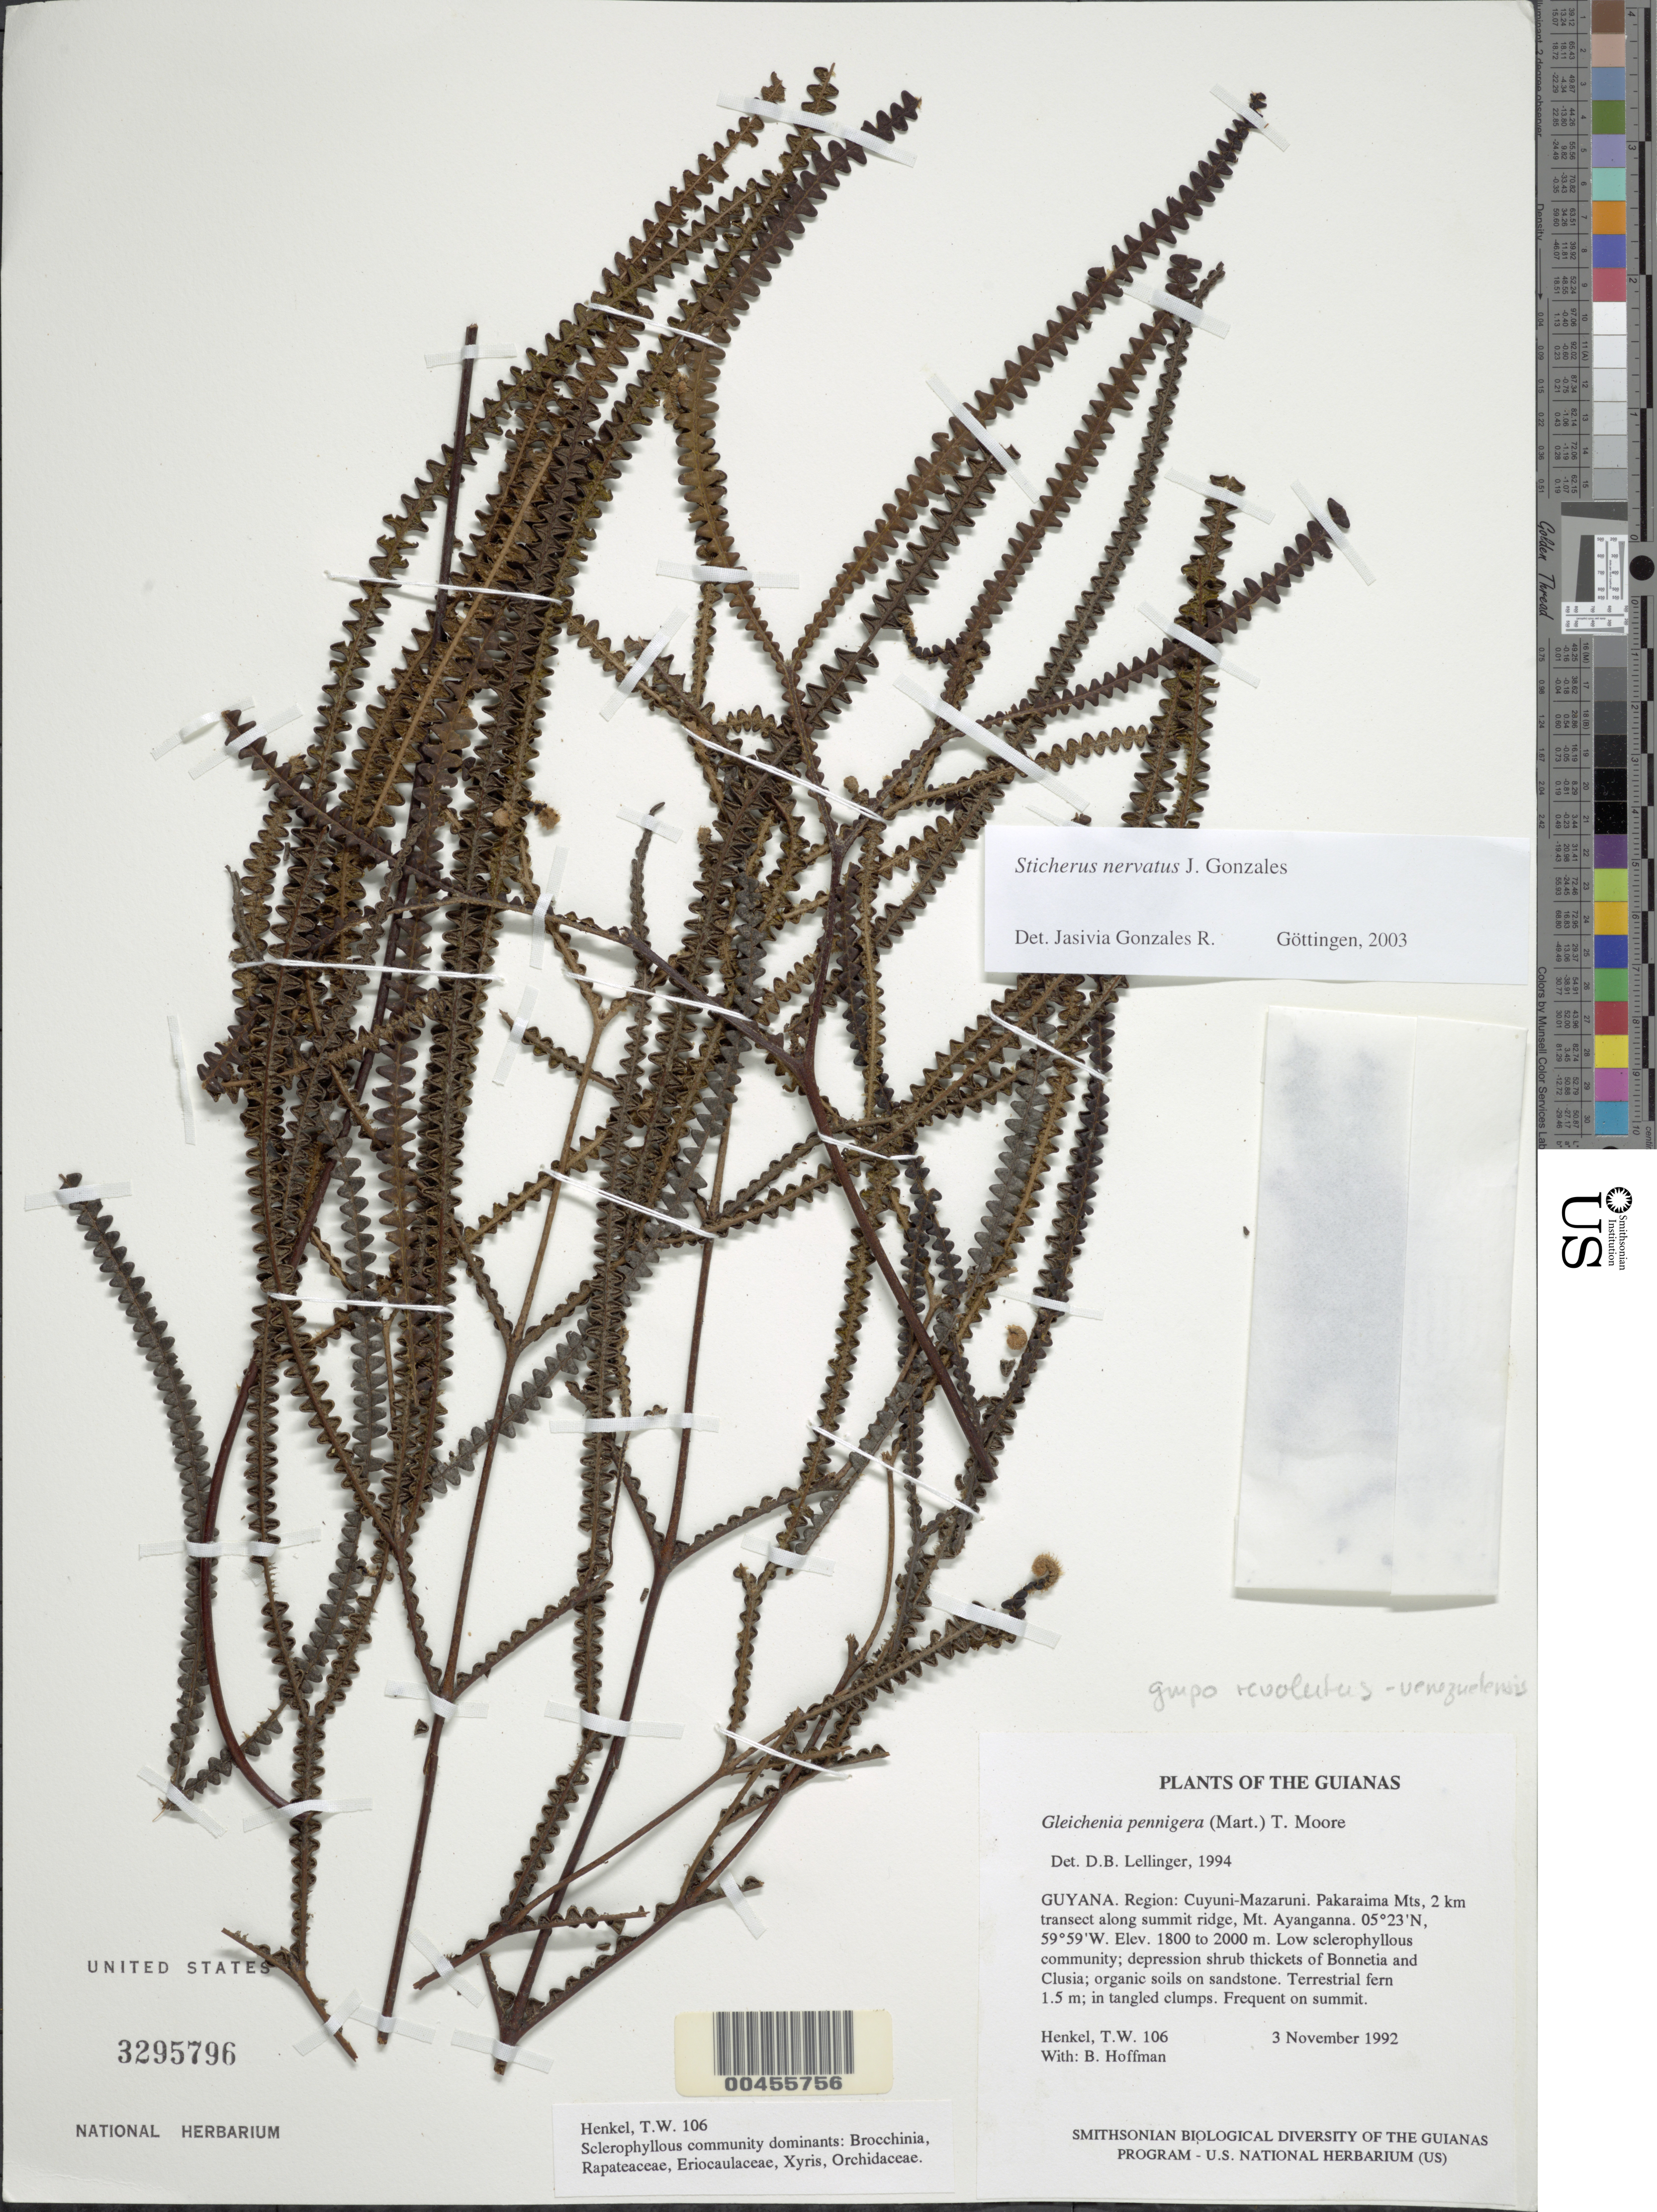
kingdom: Plantae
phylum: Tracheophyta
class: Polypodiopsida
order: Gleicheniales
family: Gleicheniaceae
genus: Sticherus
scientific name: Sticherus nervatus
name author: J. Gonzales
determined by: Gonzales R., J.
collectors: T. Henkel & B. Hoffman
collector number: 106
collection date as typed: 3 November 1992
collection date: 1992-11-03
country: Guyana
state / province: Cuyuni-Mazaruni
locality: Pakaraima Mts, 2 km transect along summit ridge, Mt. Ayanganna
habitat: Low sclerophyllous community; depression shrub thickets of Bonnetia and Clusia; organic soils on sandstone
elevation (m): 1800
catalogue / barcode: US 3295796